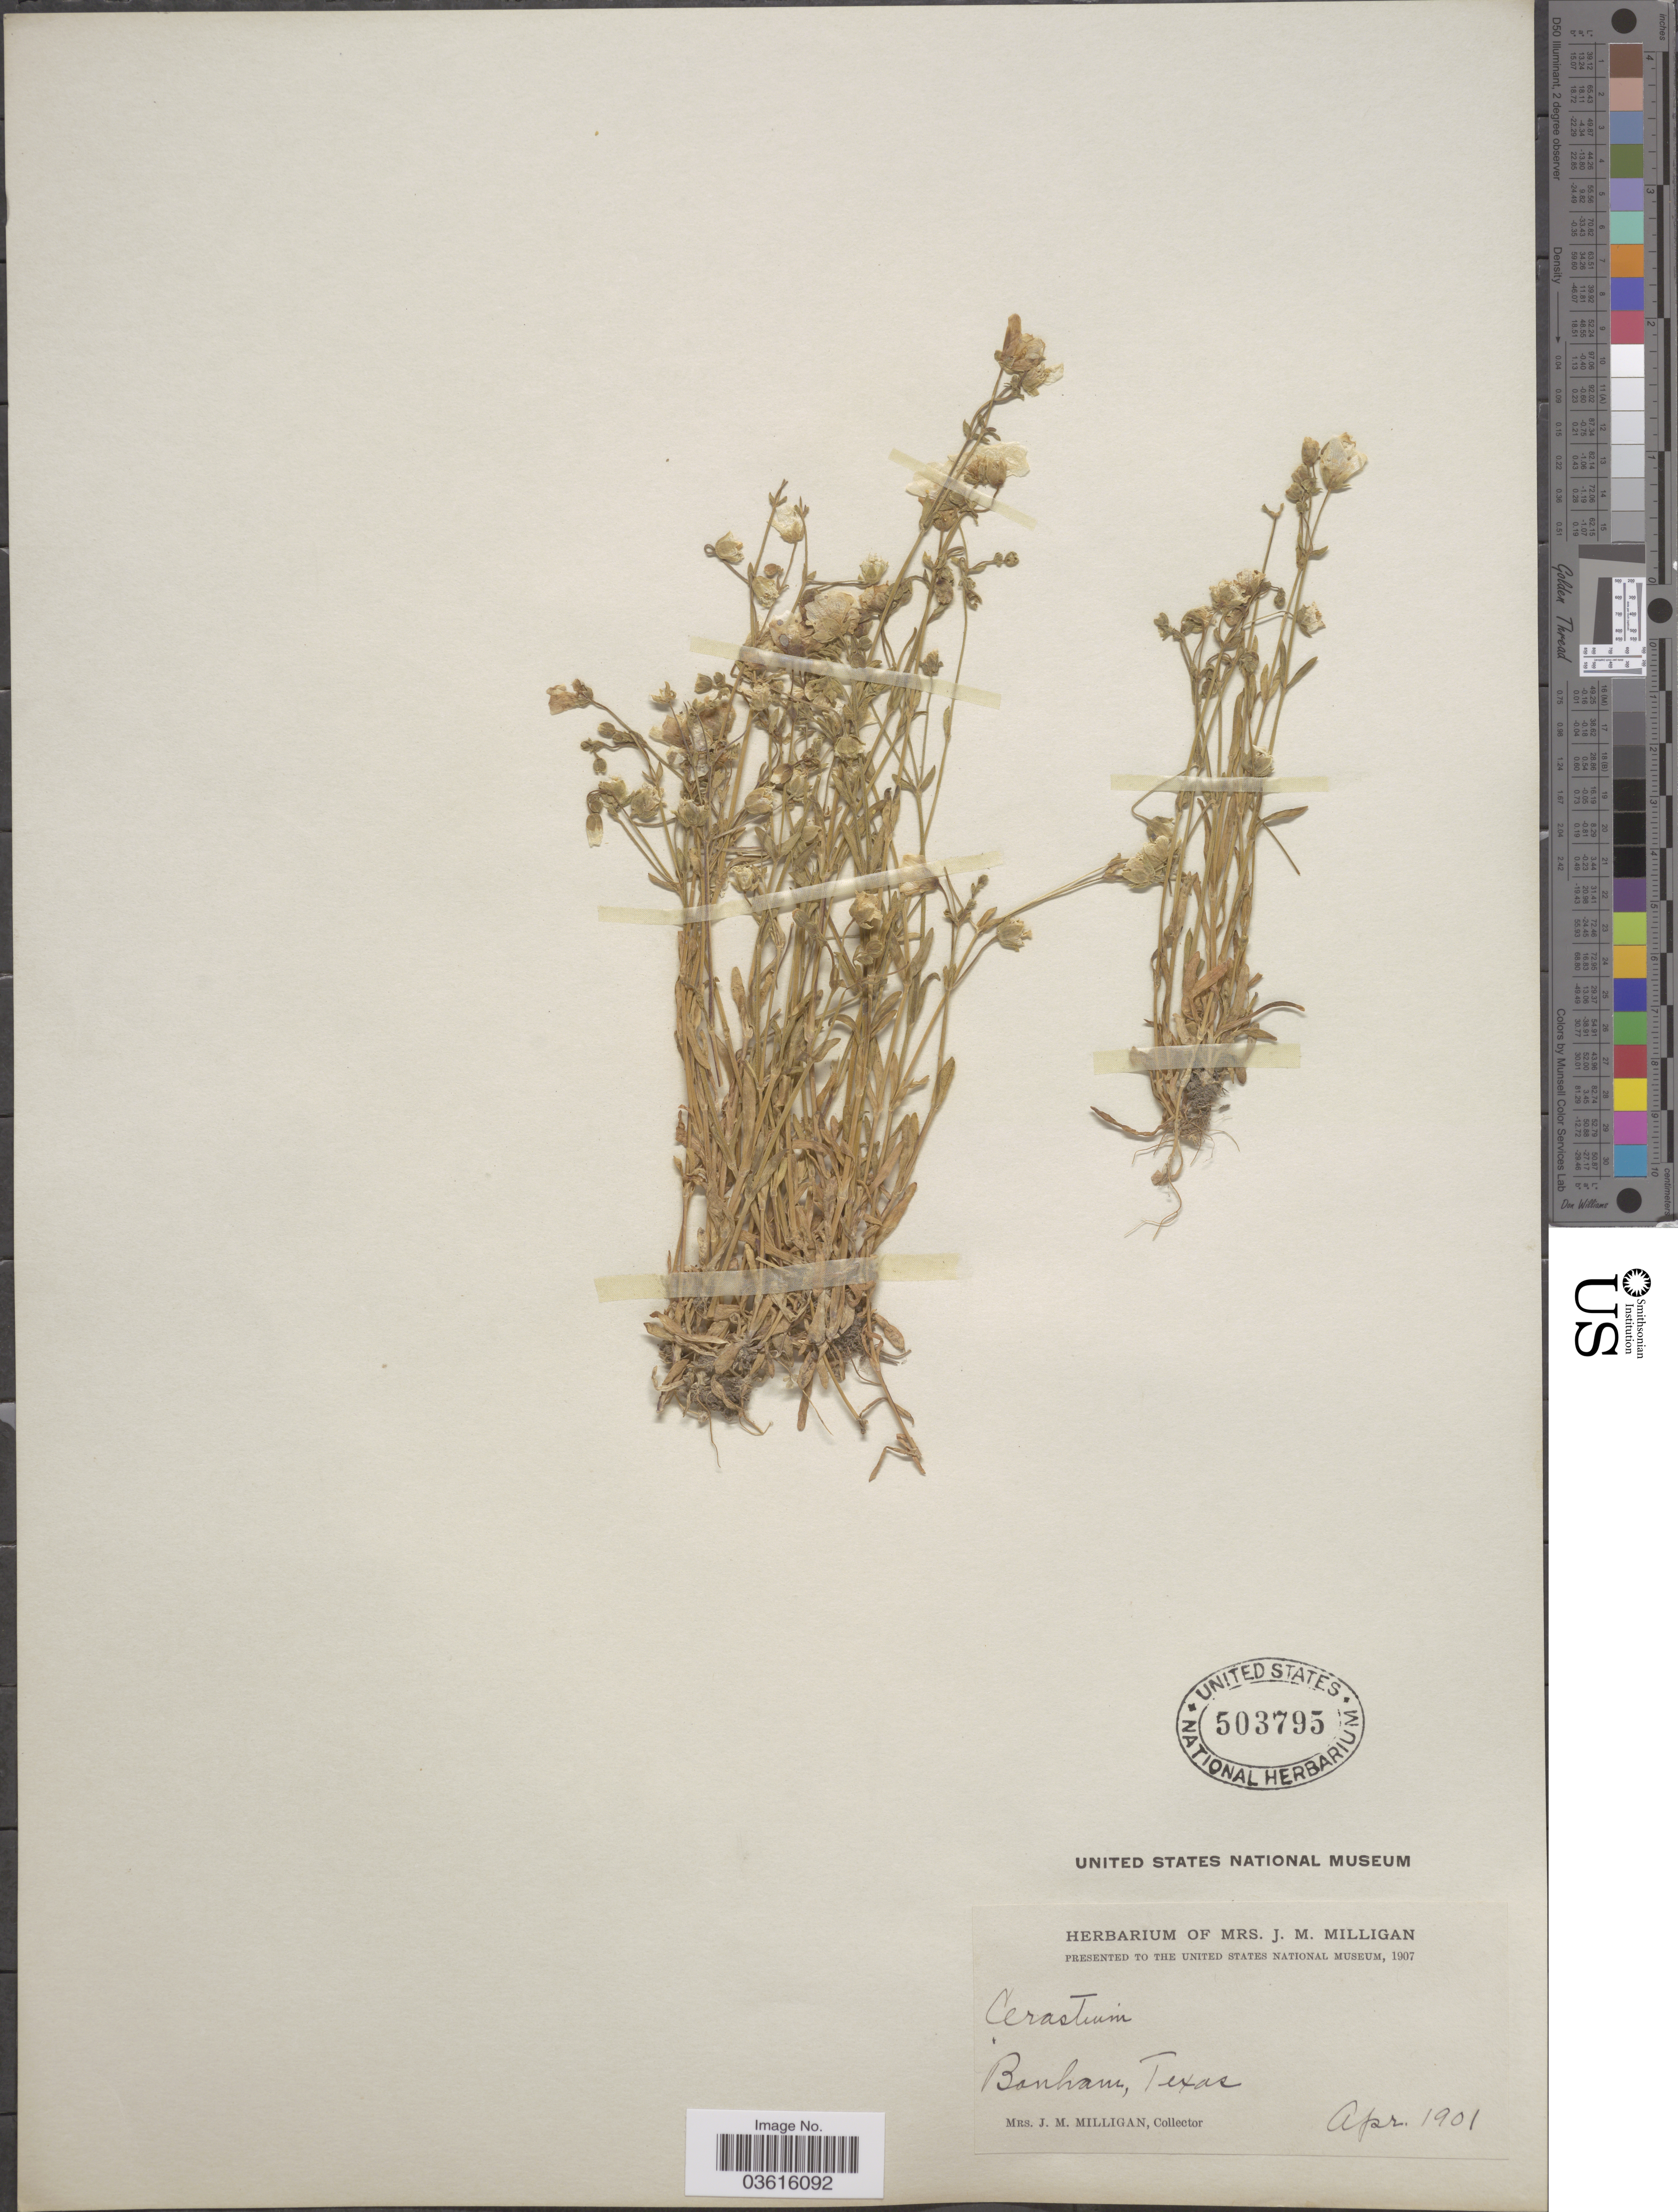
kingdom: Plantae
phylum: Tracheophyta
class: Magnoliopsida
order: Caryophyllales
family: Caryophyllaceae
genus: Minuartia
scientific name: Minuartia drummondii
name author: (Shinners) McNeill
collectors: J. Milligan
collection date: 1901-04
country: United States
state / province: Texas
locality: Banham.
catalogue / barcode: US 503795